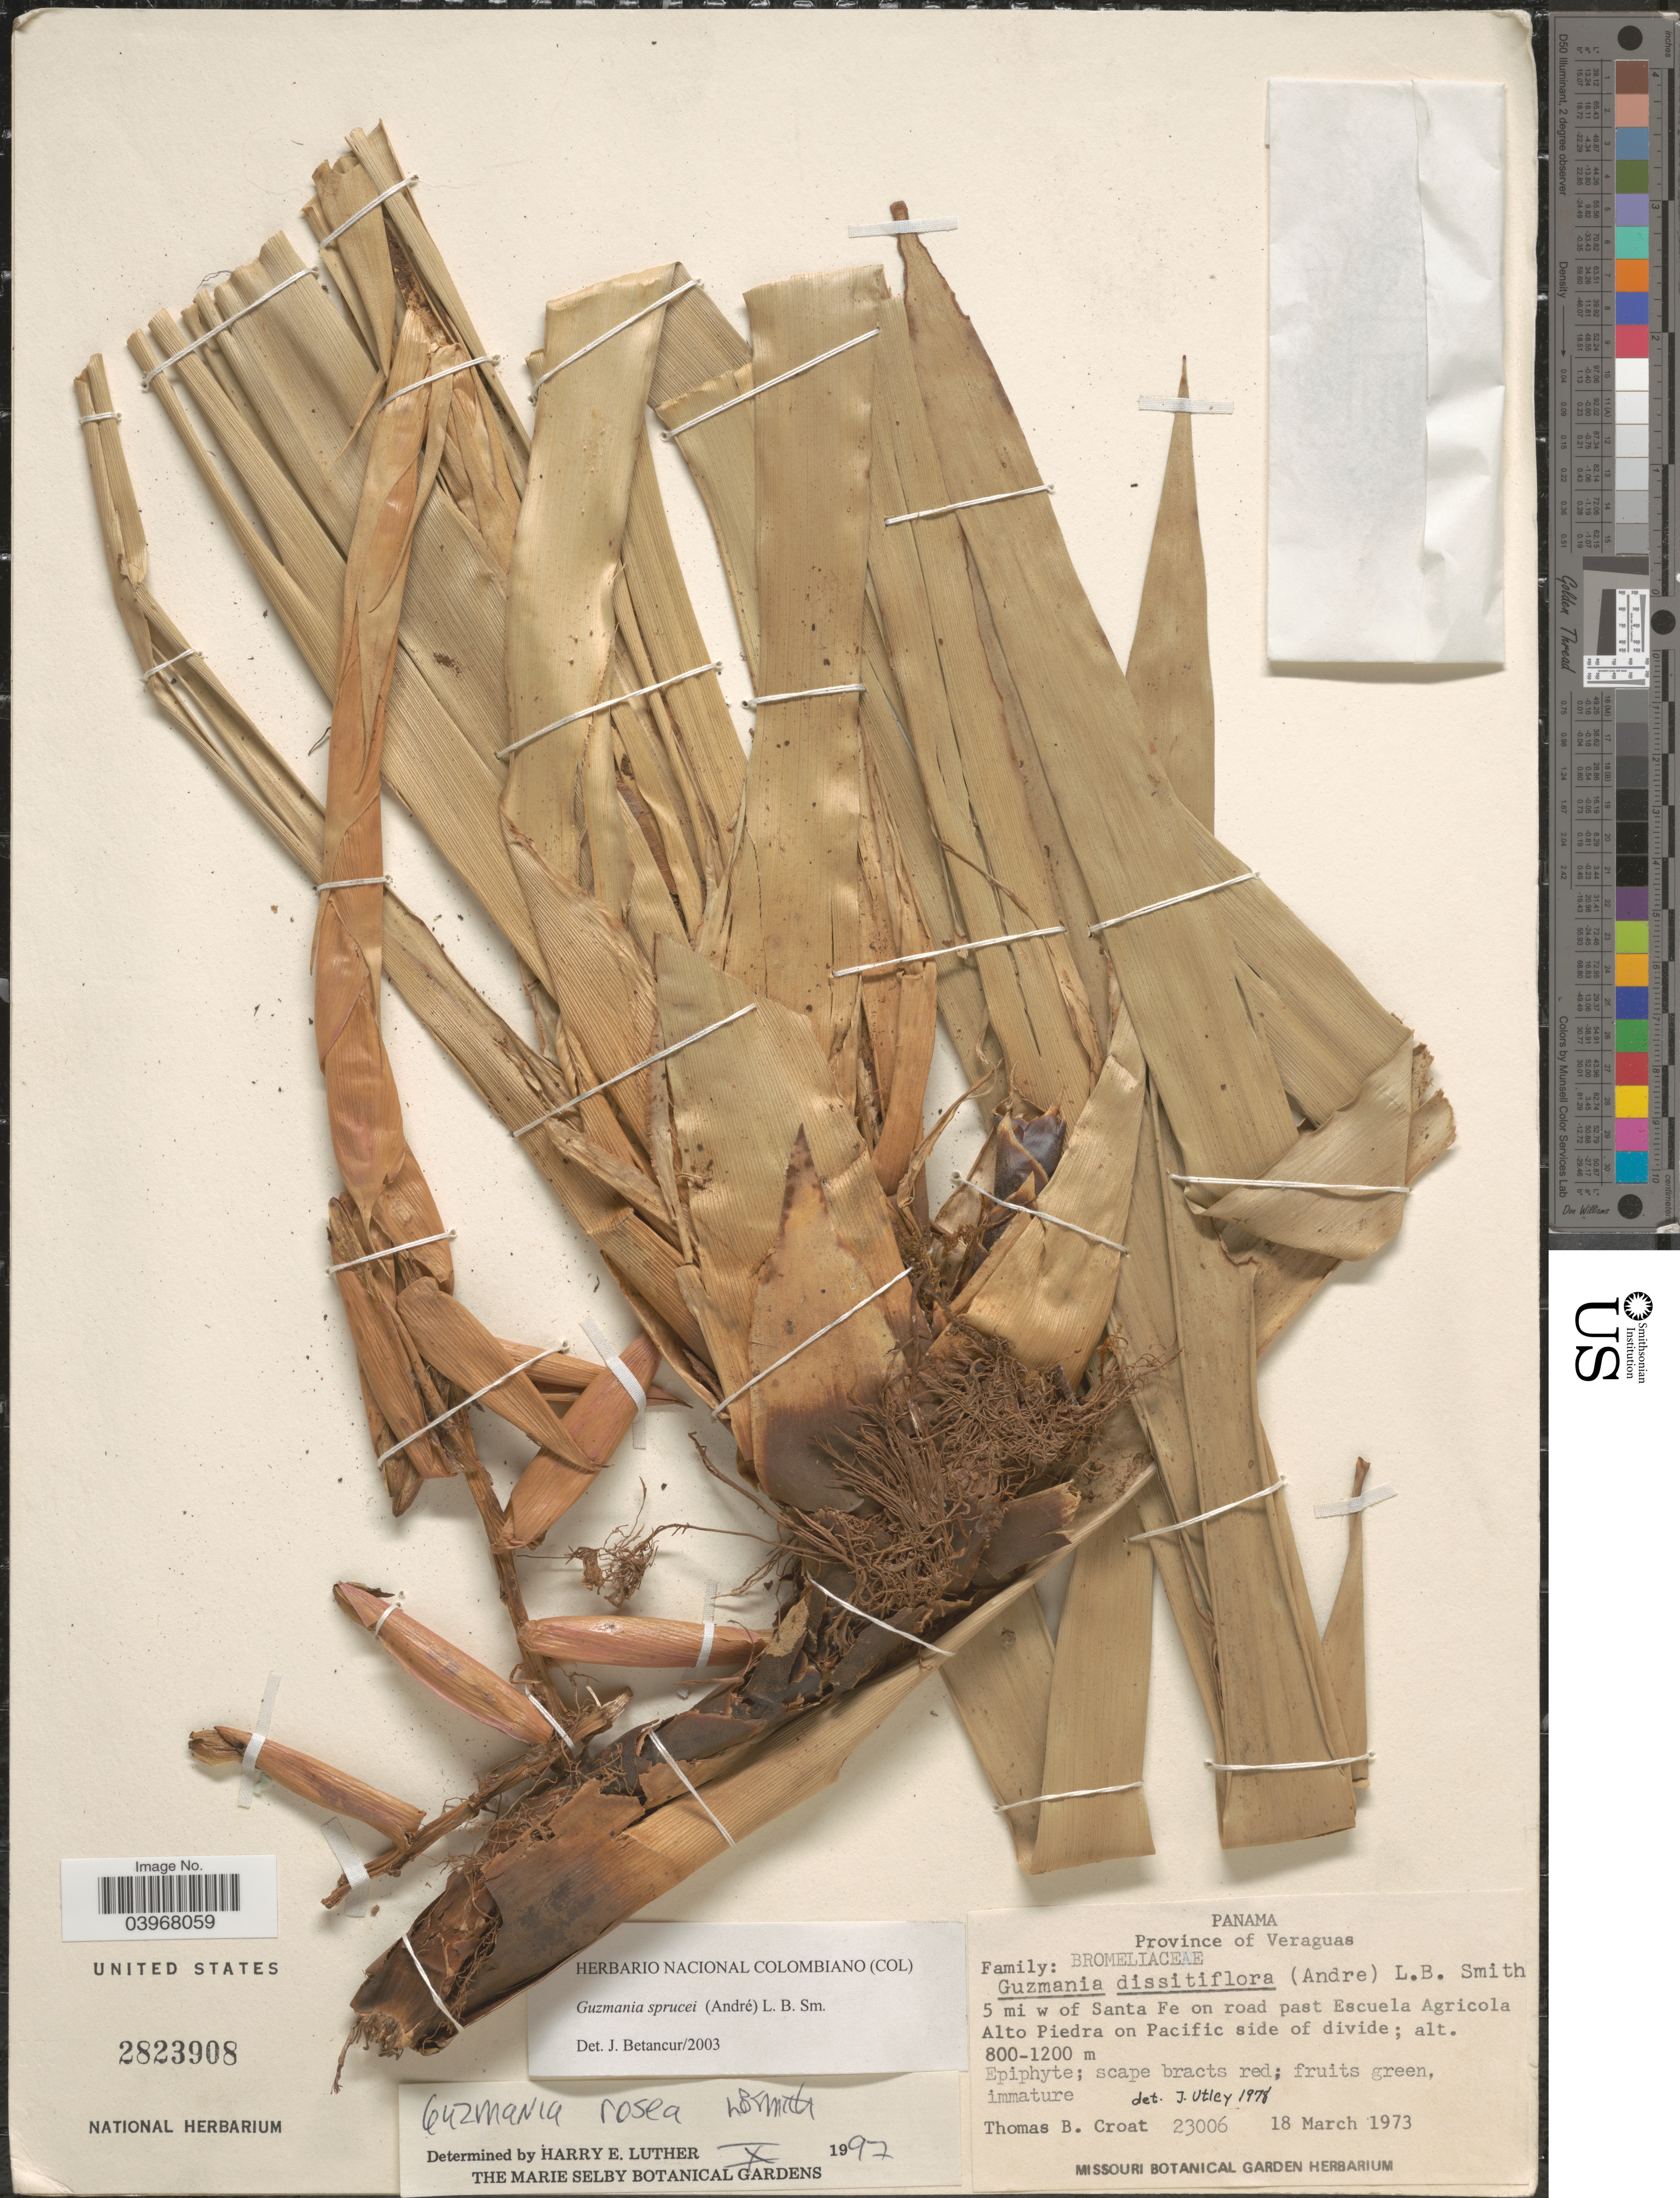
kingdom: Plantae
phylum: Tracheophyta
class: Liliopsida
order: Poales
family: Bromeliaceae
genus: Guzmania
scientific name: Guzmania sprucei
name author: (André) L.B. Sm.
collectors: T. B. Croat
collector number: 23006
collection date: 1973-03-18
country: Panama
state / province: Veraguas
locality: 5 mi w of Santa Fe on road past Escuela Agricola. Alto Piedra on Pacific side of divide.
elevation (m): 800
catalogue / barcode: US 2823908